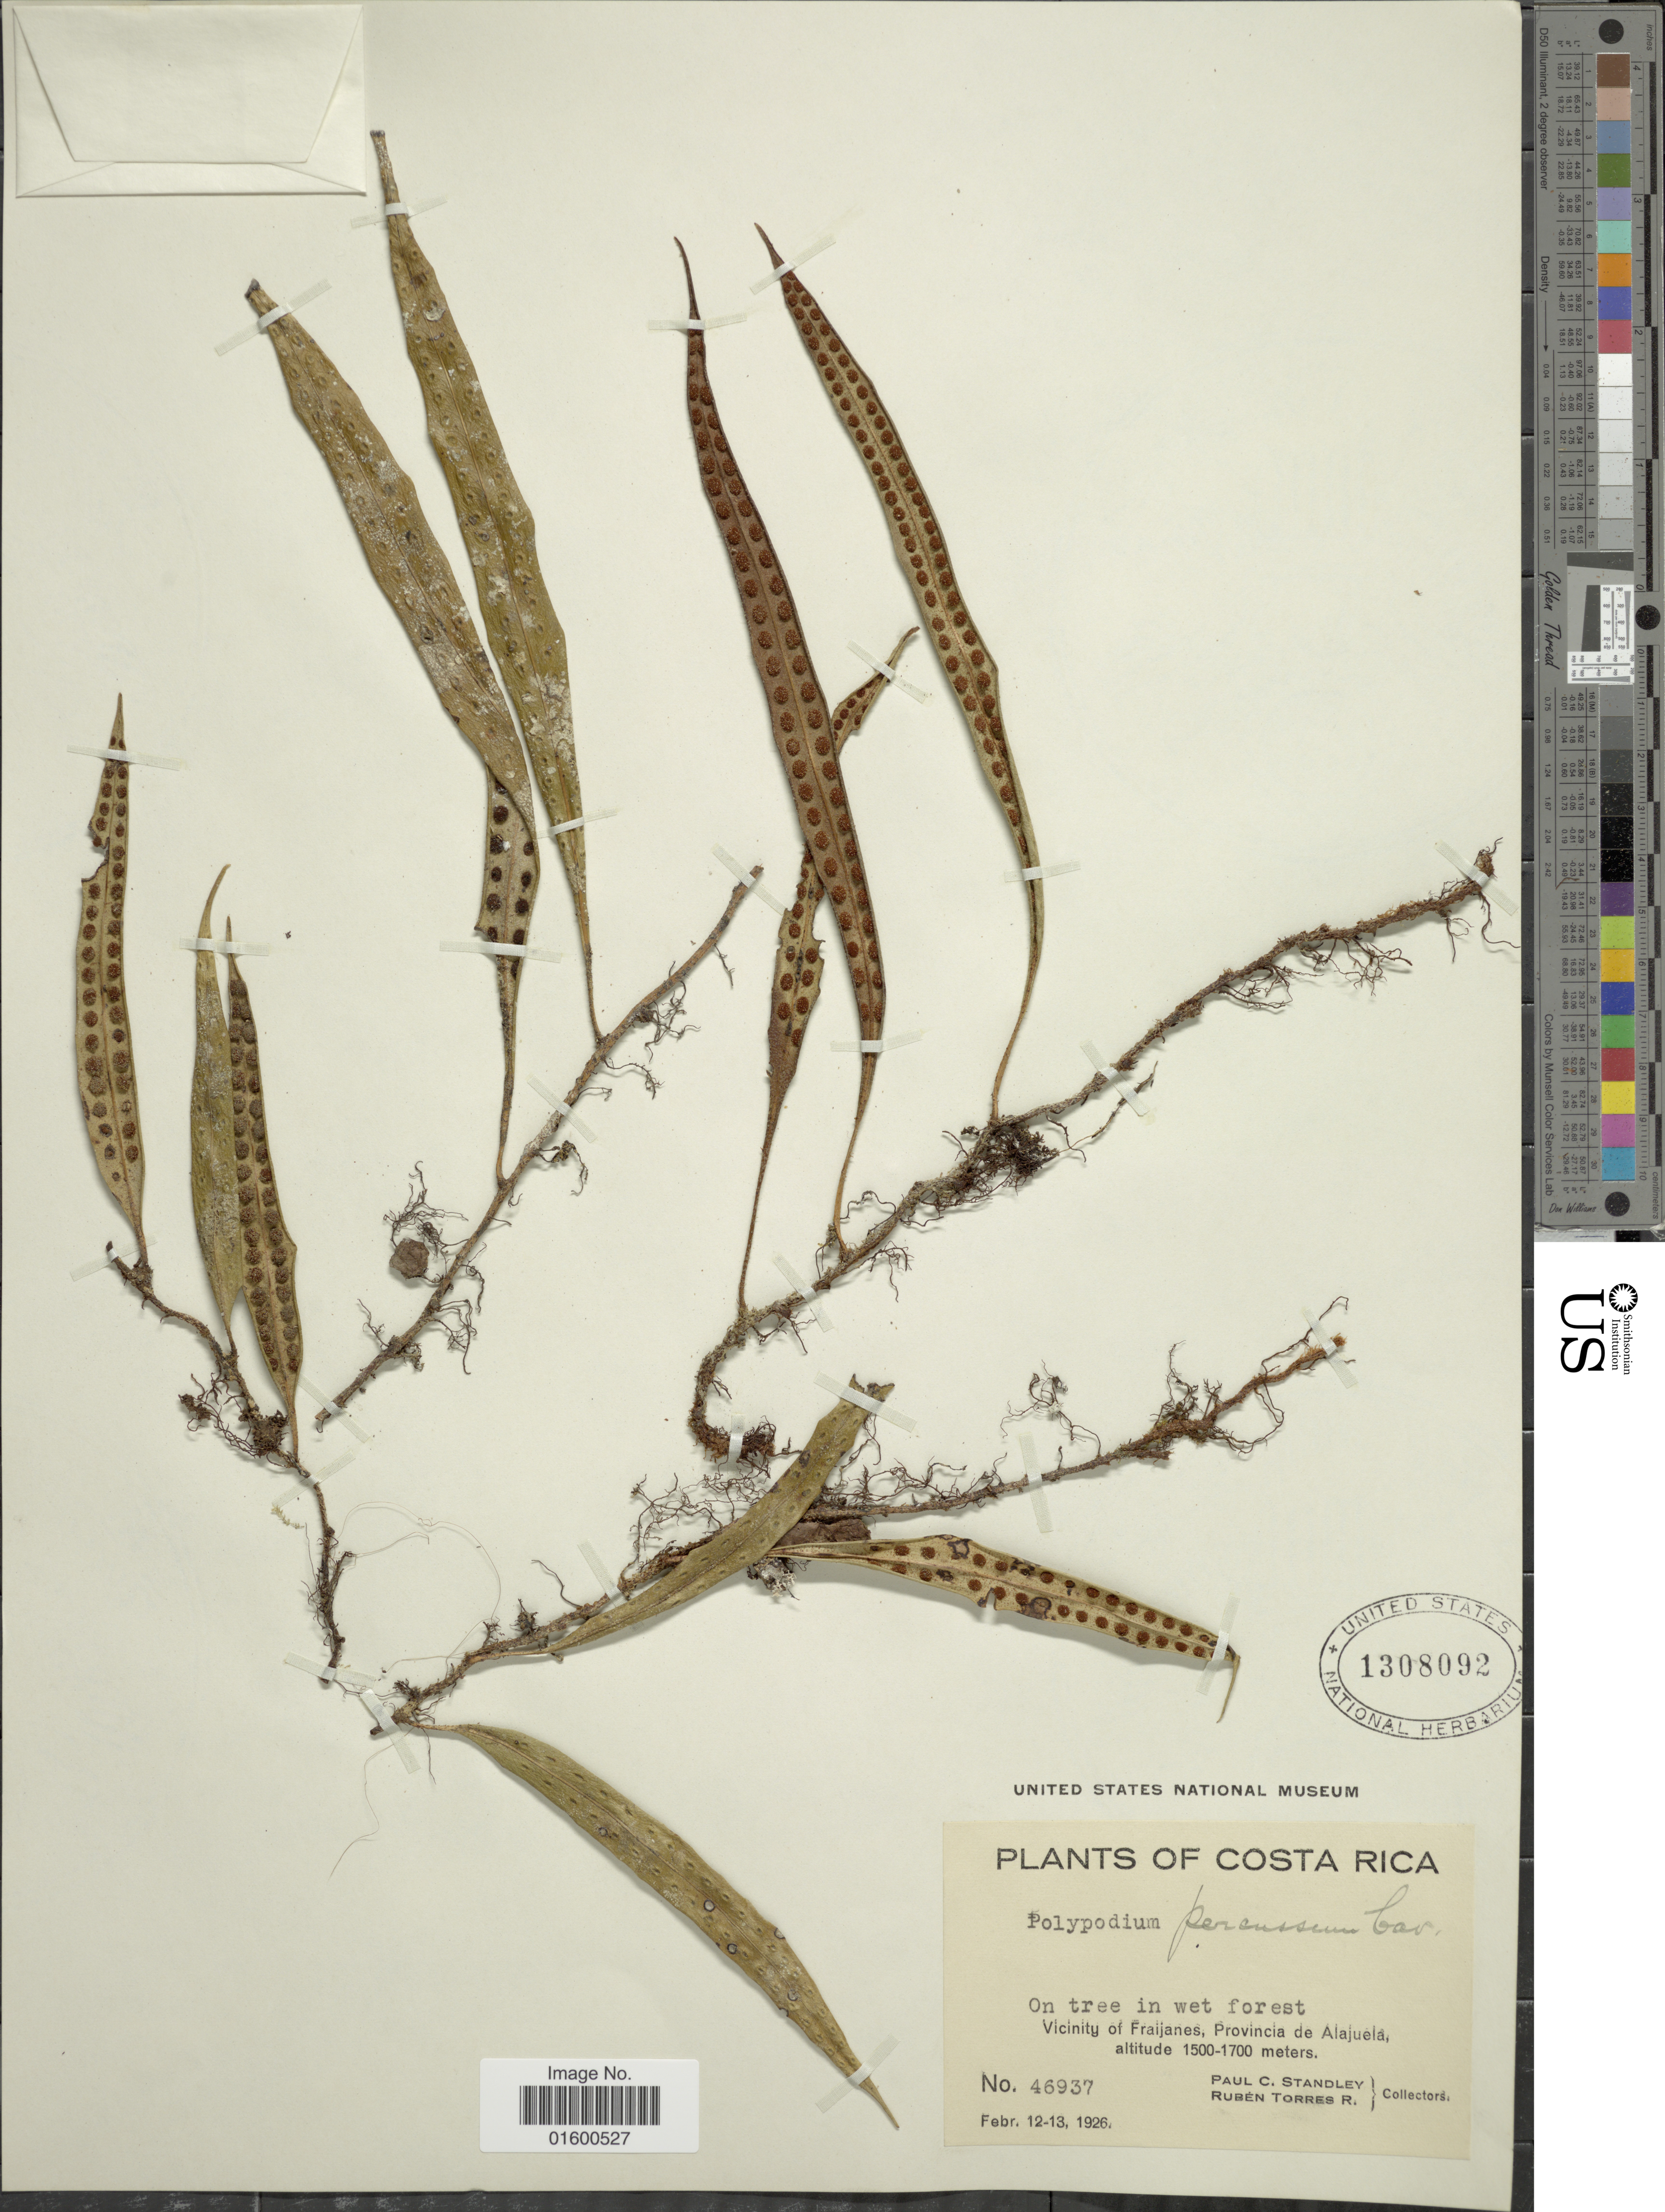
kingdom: Plantae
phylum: Tracheophyta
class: Polypodiopsida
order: Polypodiales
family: Polypodiaceae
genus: Microgramma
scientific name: Microgramma percussa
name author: (Cav.) de la Sota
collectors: P. C. Standley & R. Torres Rojas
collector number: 46937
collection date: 1926-02-12/1926-02-13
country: Costa Rica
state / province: Alajuela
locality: Vicinity of Fraijanes, Provincia de Alajuela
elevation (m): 1500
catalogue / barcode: US 1308092